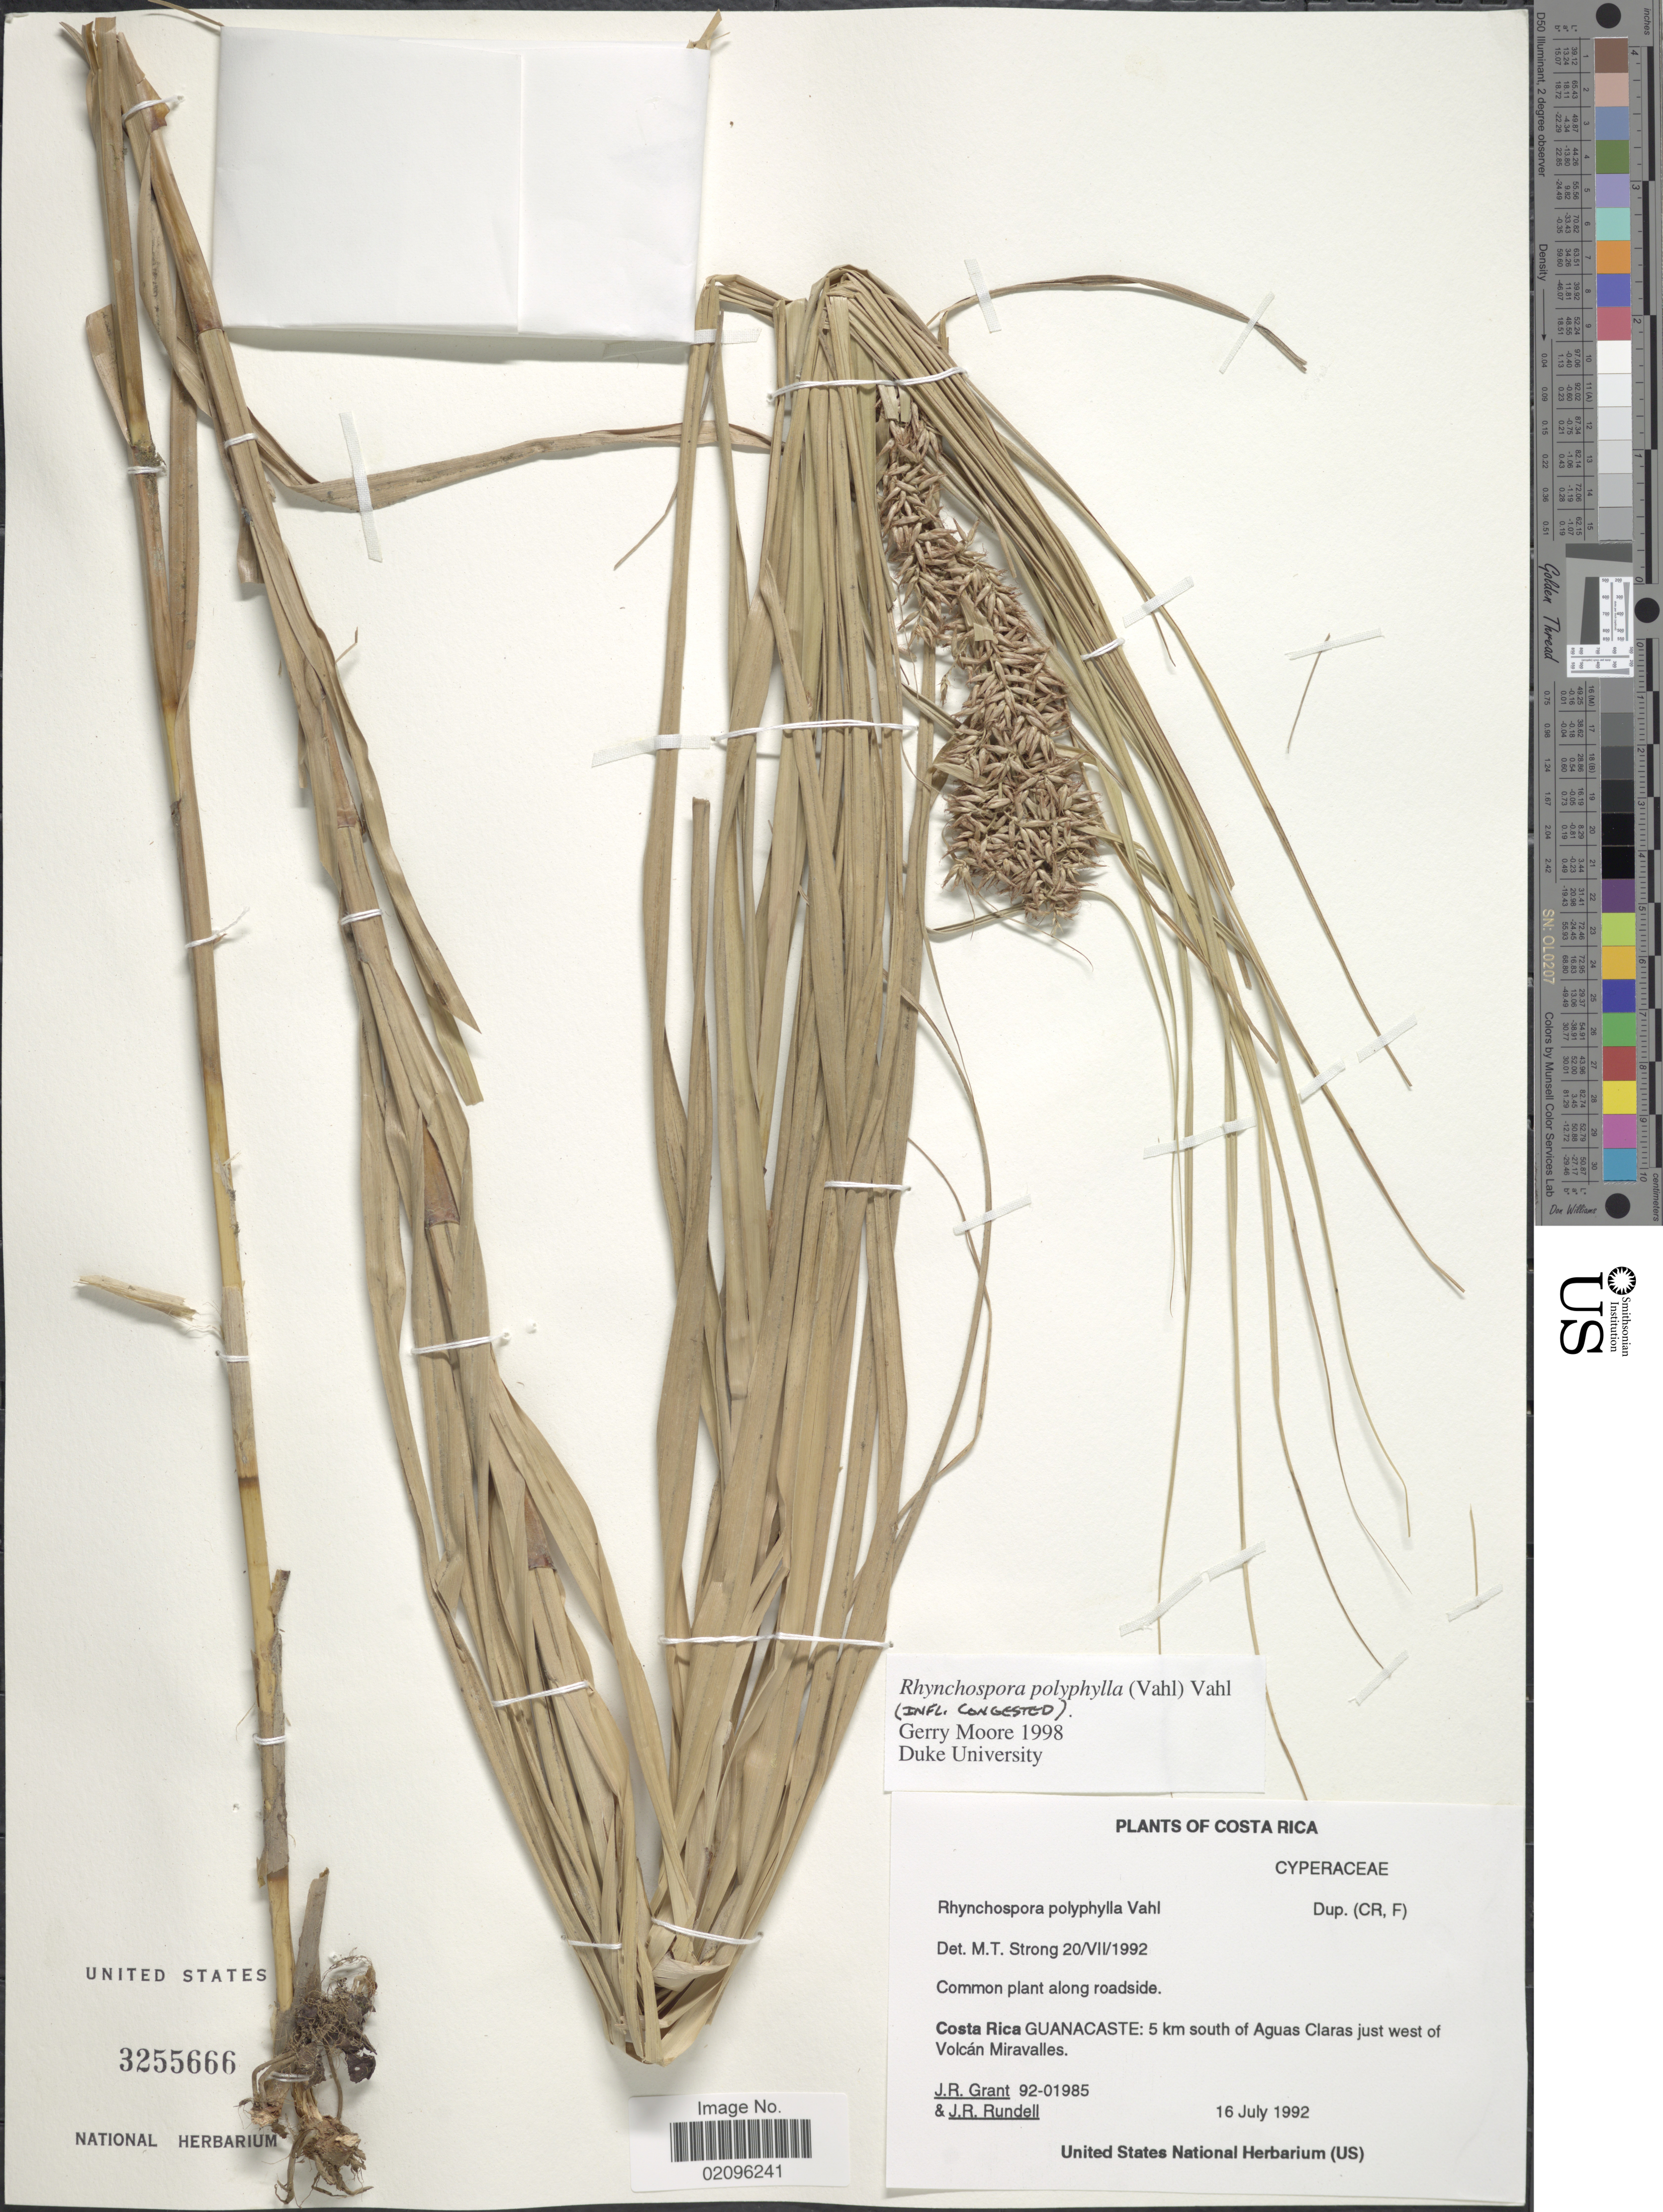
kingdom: Plantae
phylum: Tracheophyta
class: Liliopsida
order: Poales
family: Cyperaceae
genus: Rhynchospora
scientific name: Rhynchospora polyphylla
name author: (Vahl) Vahl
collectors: J. Grant & J. R. Rundell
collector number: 92-01985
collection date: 1992-07-16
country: Costa Rica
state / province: Guanacaste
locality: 5 km south of Aguas Claras just west of Volcan Miravalles, common plant along roadside.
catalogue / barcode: US 3255666